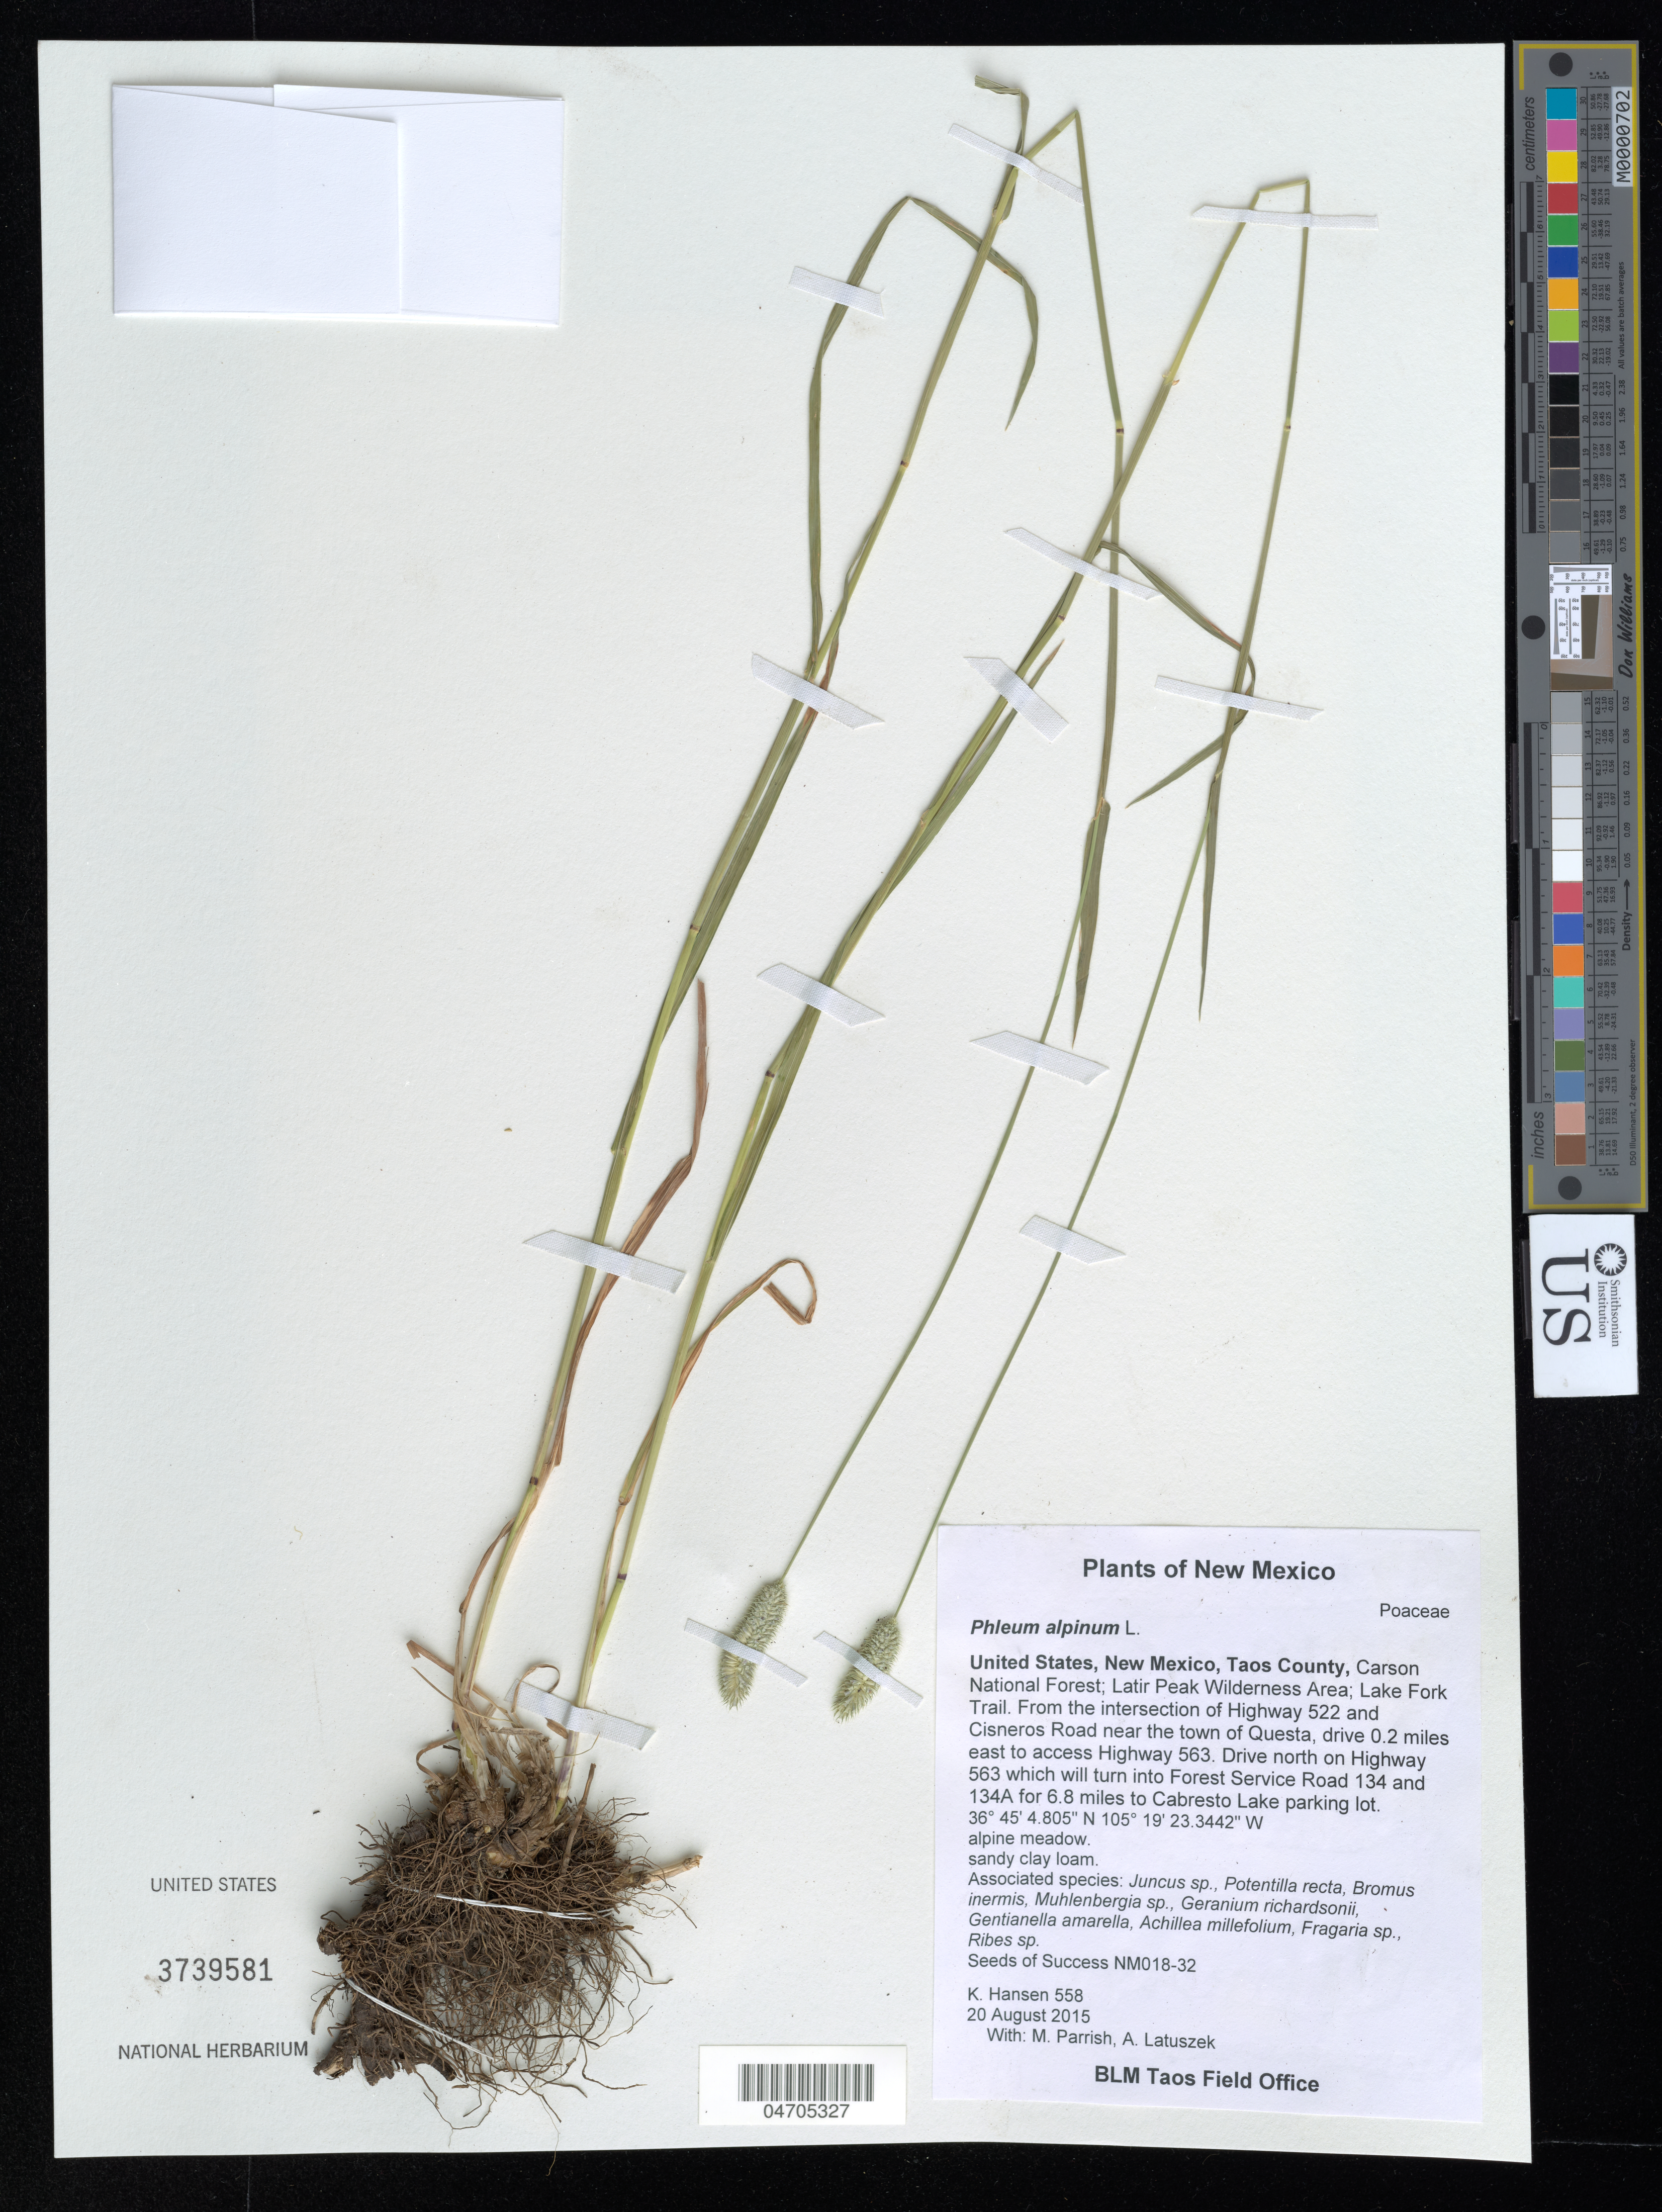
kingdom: Plantae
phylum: Tracheophyta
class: Liliopsida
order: Poales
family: Poaceae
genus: Phleum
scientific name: Phleum alpinum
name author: L.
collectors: K. Hansen, M. Parrish & A. Latuszek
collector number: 558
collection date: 2015-08-20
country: United States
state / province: New Mexico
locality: Taos County, Carson National Forest; Latir Peak Wilderness Area; Lake Fork Trail. From the intersection of Highway 522 and Cisneros Road near the town of Questa, drive 0.2 miles east to access Highway 563. Drive north on Highway 563 which will turn into Forest Service Road 134 and 134A for 6.8 miles to Cabresto Lake parking lot.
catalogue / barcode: US 3739581